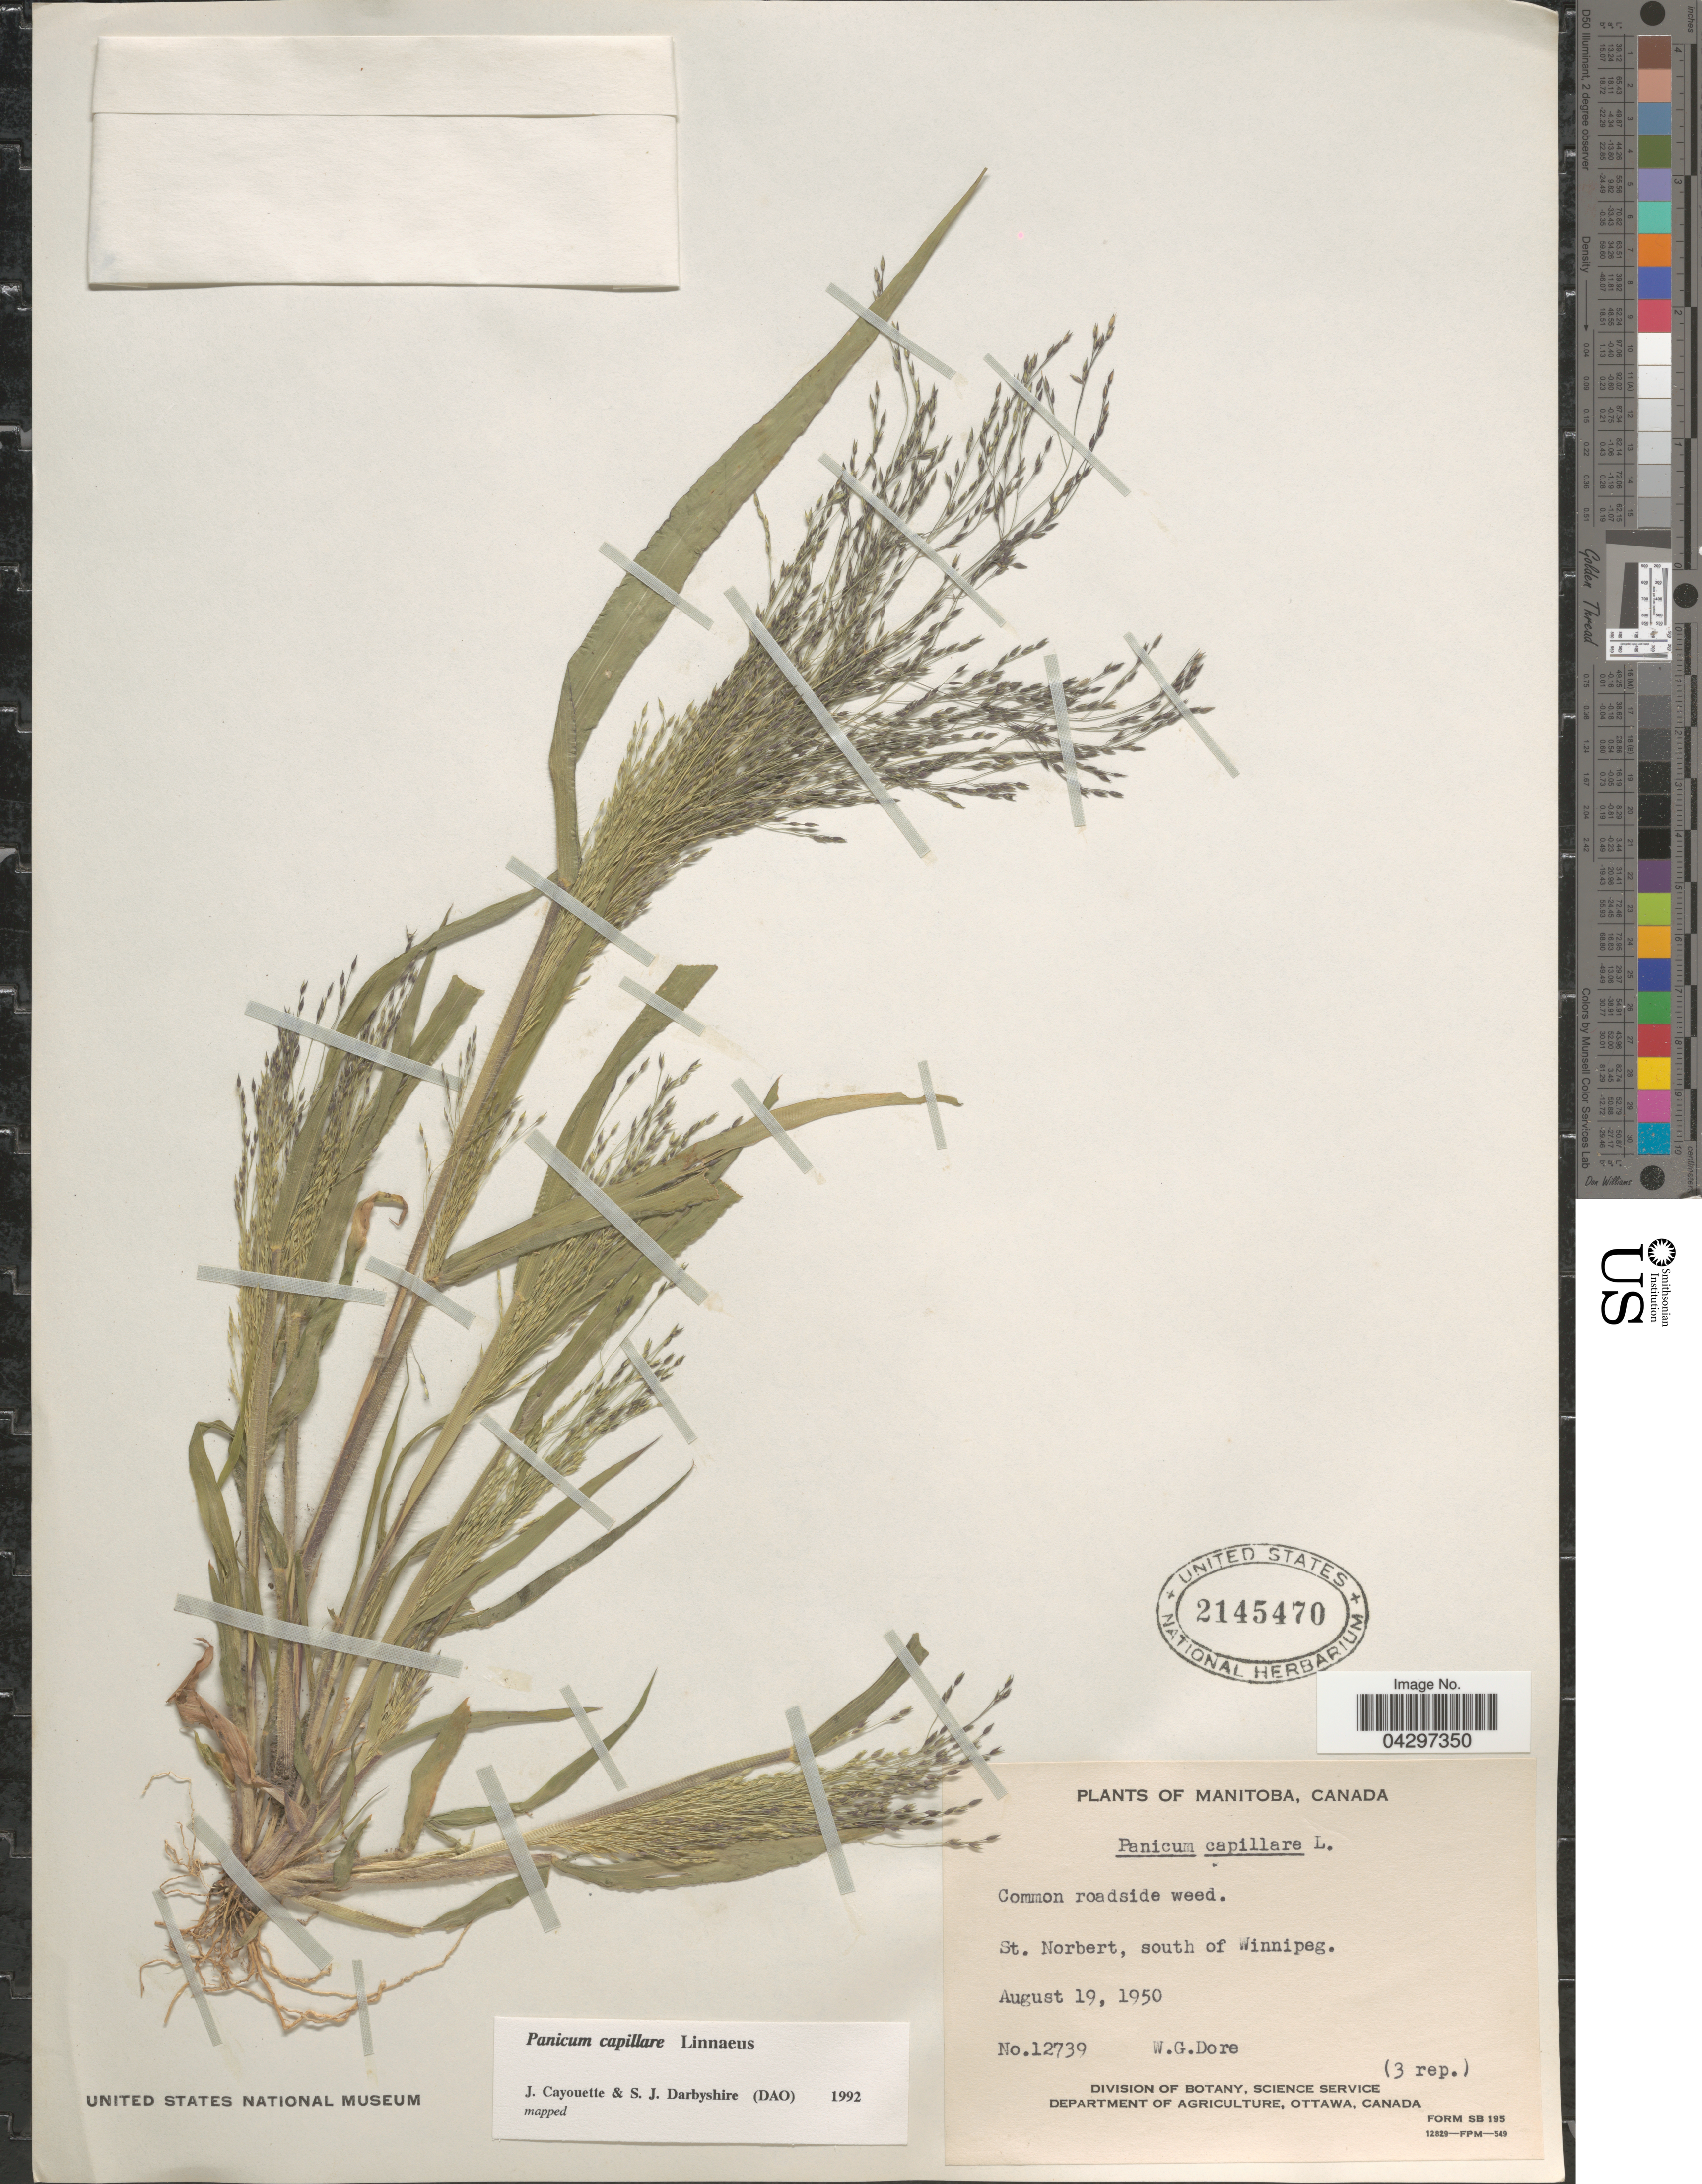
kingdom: Plantae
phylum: Tracheophyta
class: Liliopsida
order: Poales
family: Poaceae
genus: Panicum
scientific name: Panicum capillare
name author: L.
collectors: W. Dore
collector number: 12739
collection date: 1950-08-19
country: Canada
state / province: Manitoba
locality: St. Norbert, south of Winnipeg.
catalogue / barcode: US 2145470